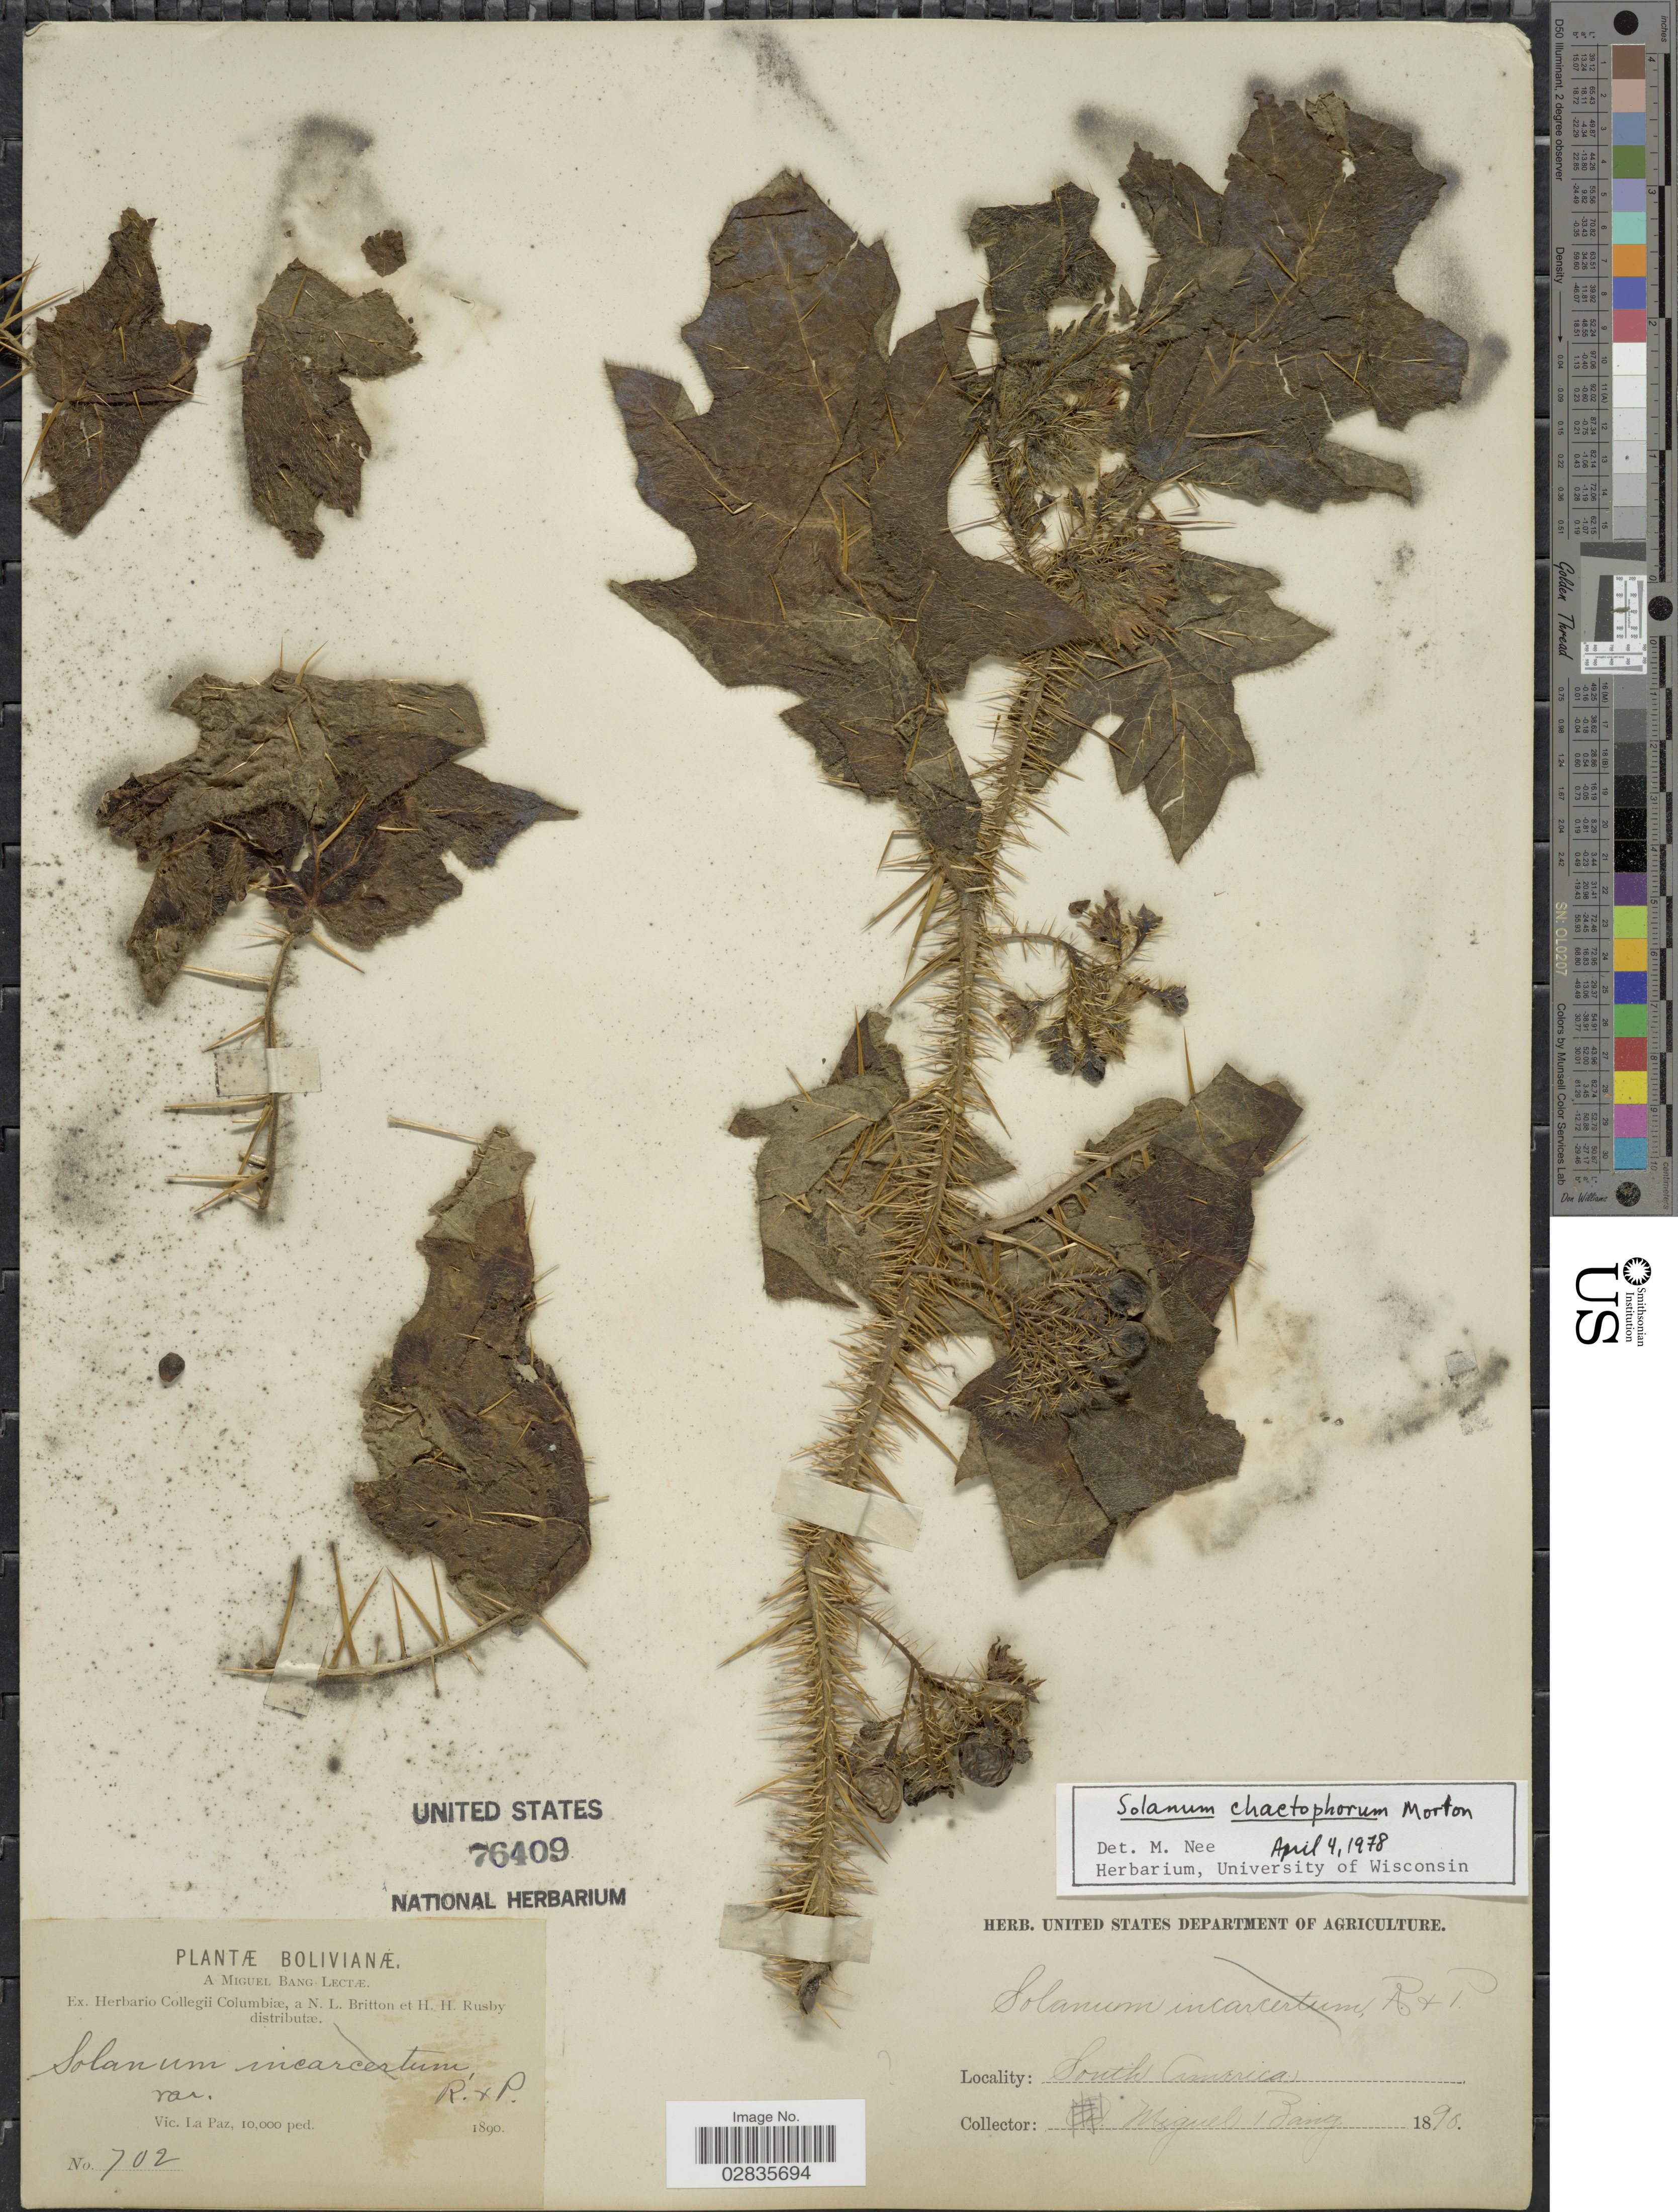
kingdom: Plantae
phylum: Tracheophyta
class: Magnoliopsida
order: Solanales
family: Solanaceae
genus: Solanum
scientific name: Solanum chaetophorum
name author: C.V. Morton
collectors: M. Bang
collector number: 702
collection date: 1890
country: Bolivia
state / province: La Paz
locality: Vic. La Paz.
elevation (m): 3048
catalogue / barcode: US 76409